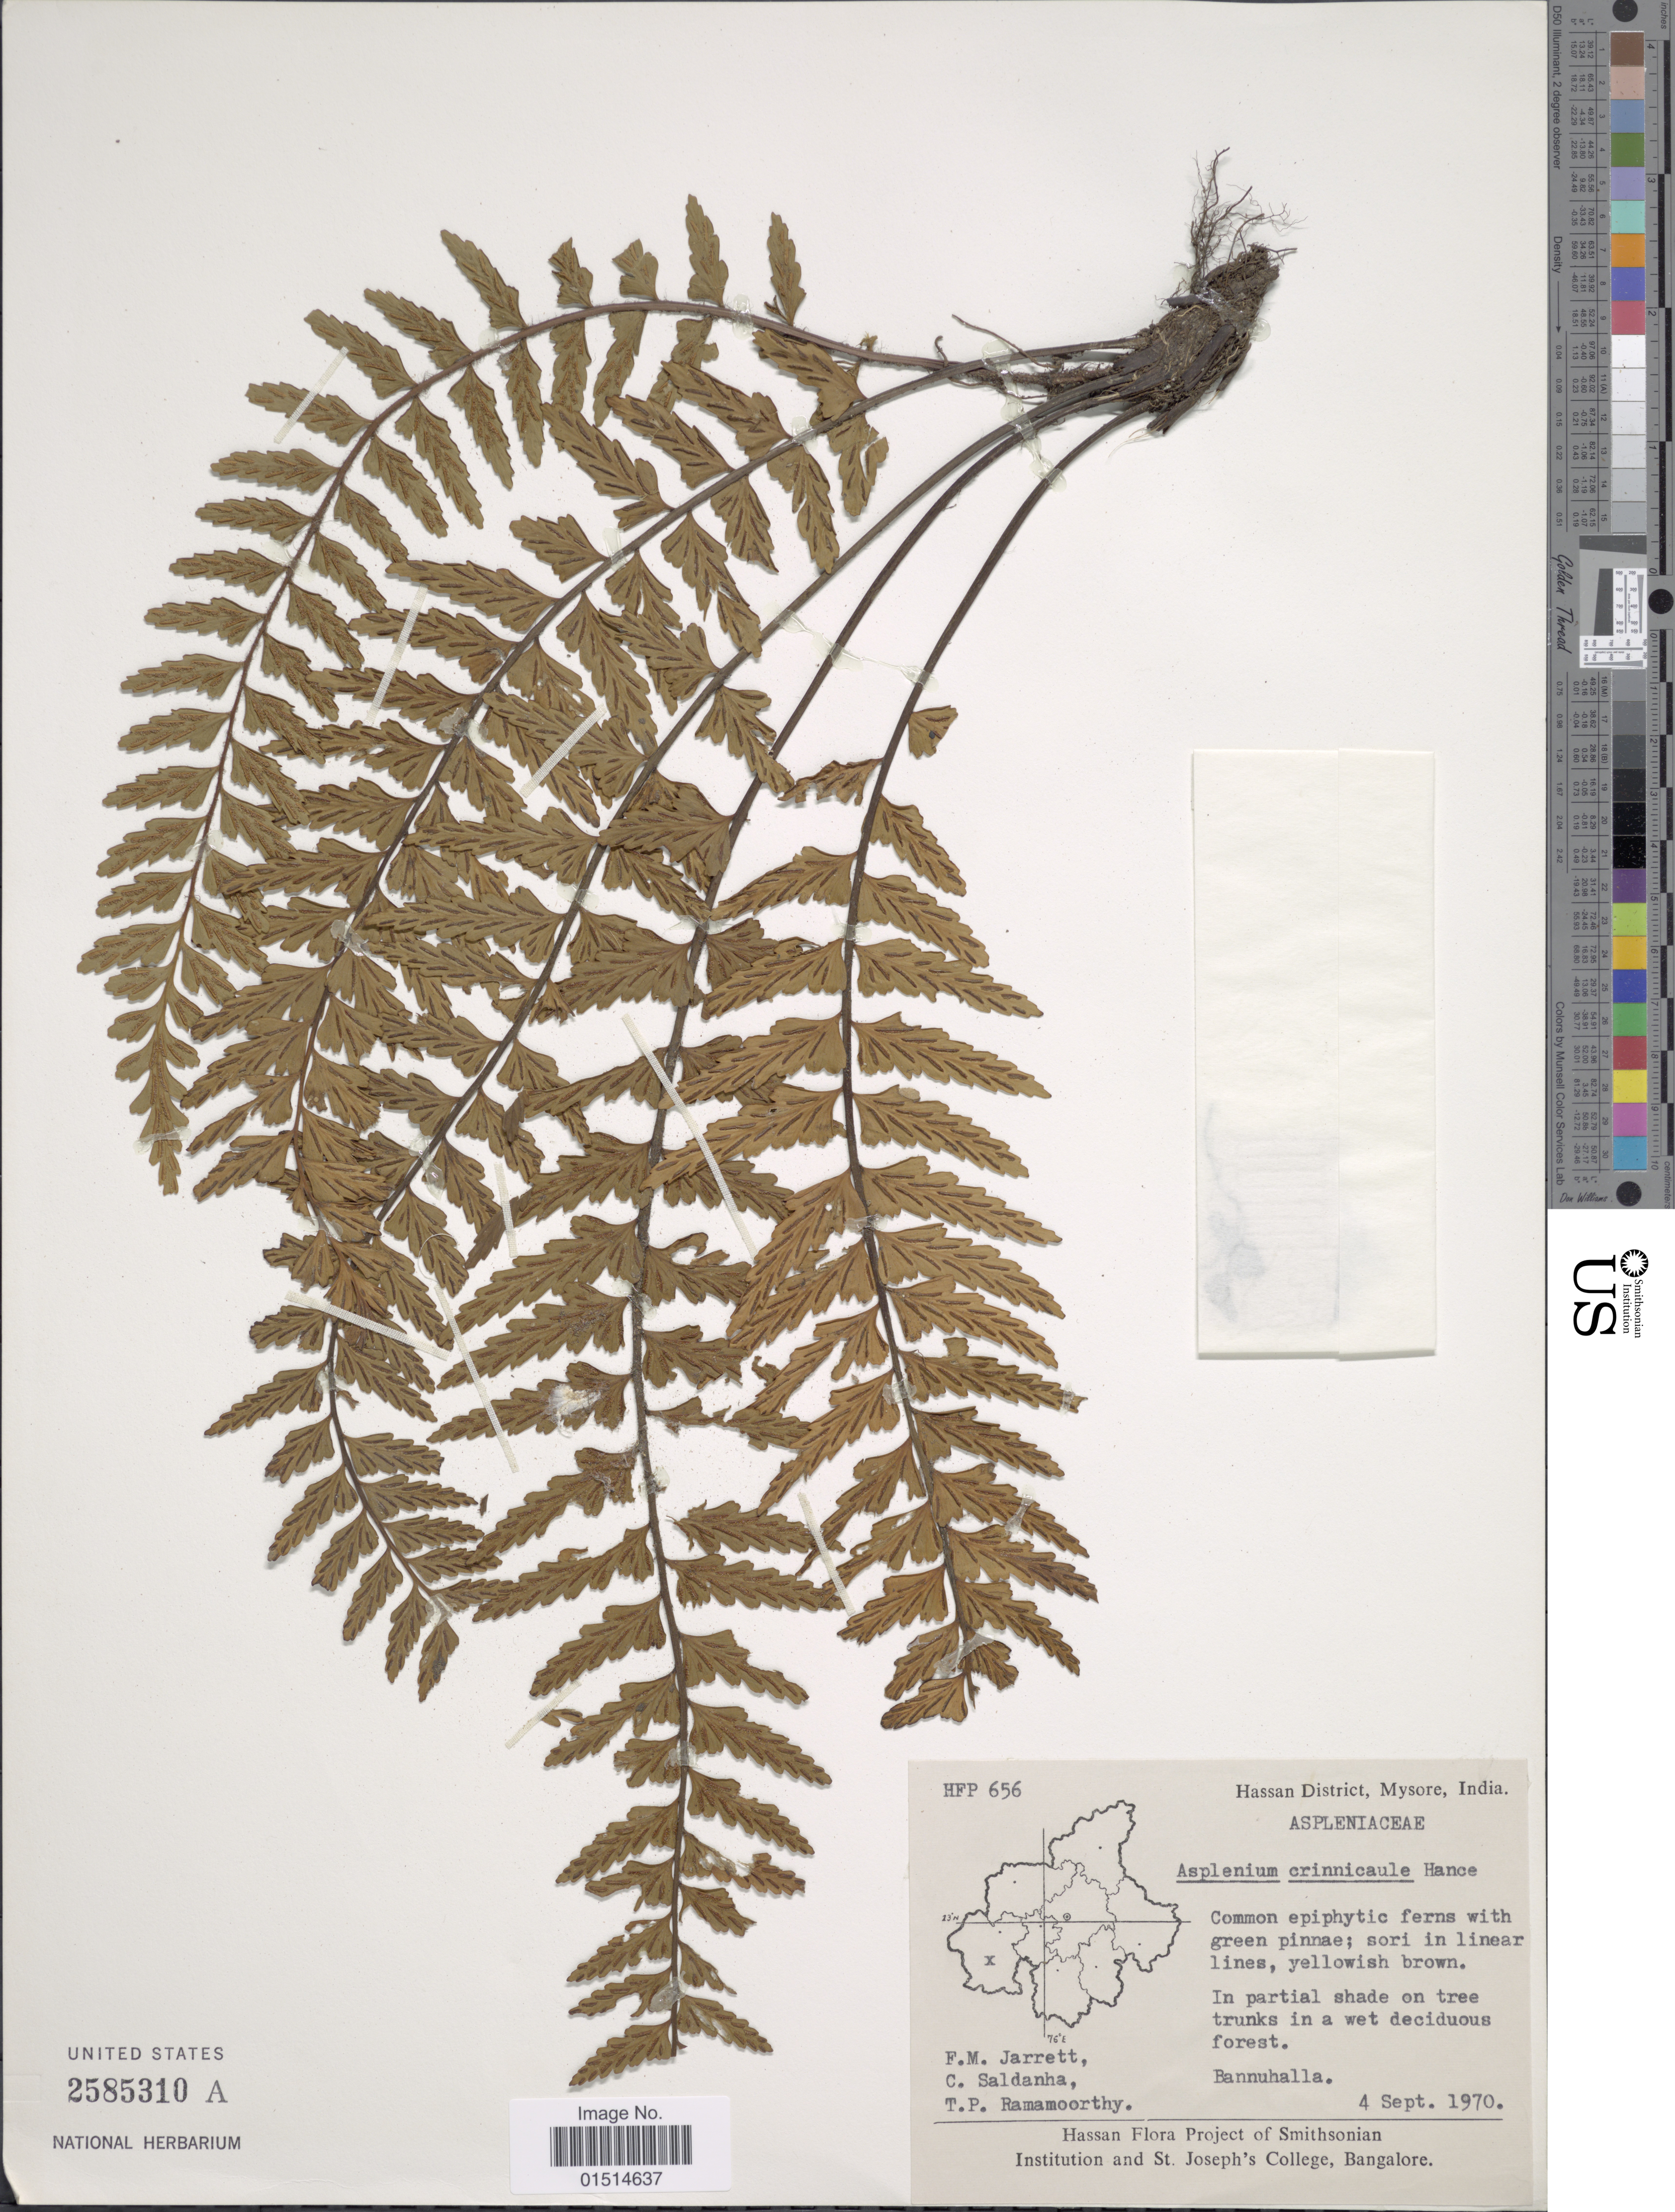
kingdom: Plantae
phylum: Tracheophyta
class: Polypodiopsida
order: Polypodiales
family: Aspleniaceae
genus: Asplenium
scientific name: Asplenium crinicaule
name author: Hance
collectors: F. M. Jarrett, C. Saldanha & T. P. Ramamoorthy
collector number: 656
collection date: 1970-09-04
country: India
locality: Hassan District, Mysore, India, Bannuhalla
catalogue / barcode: US 2585310a